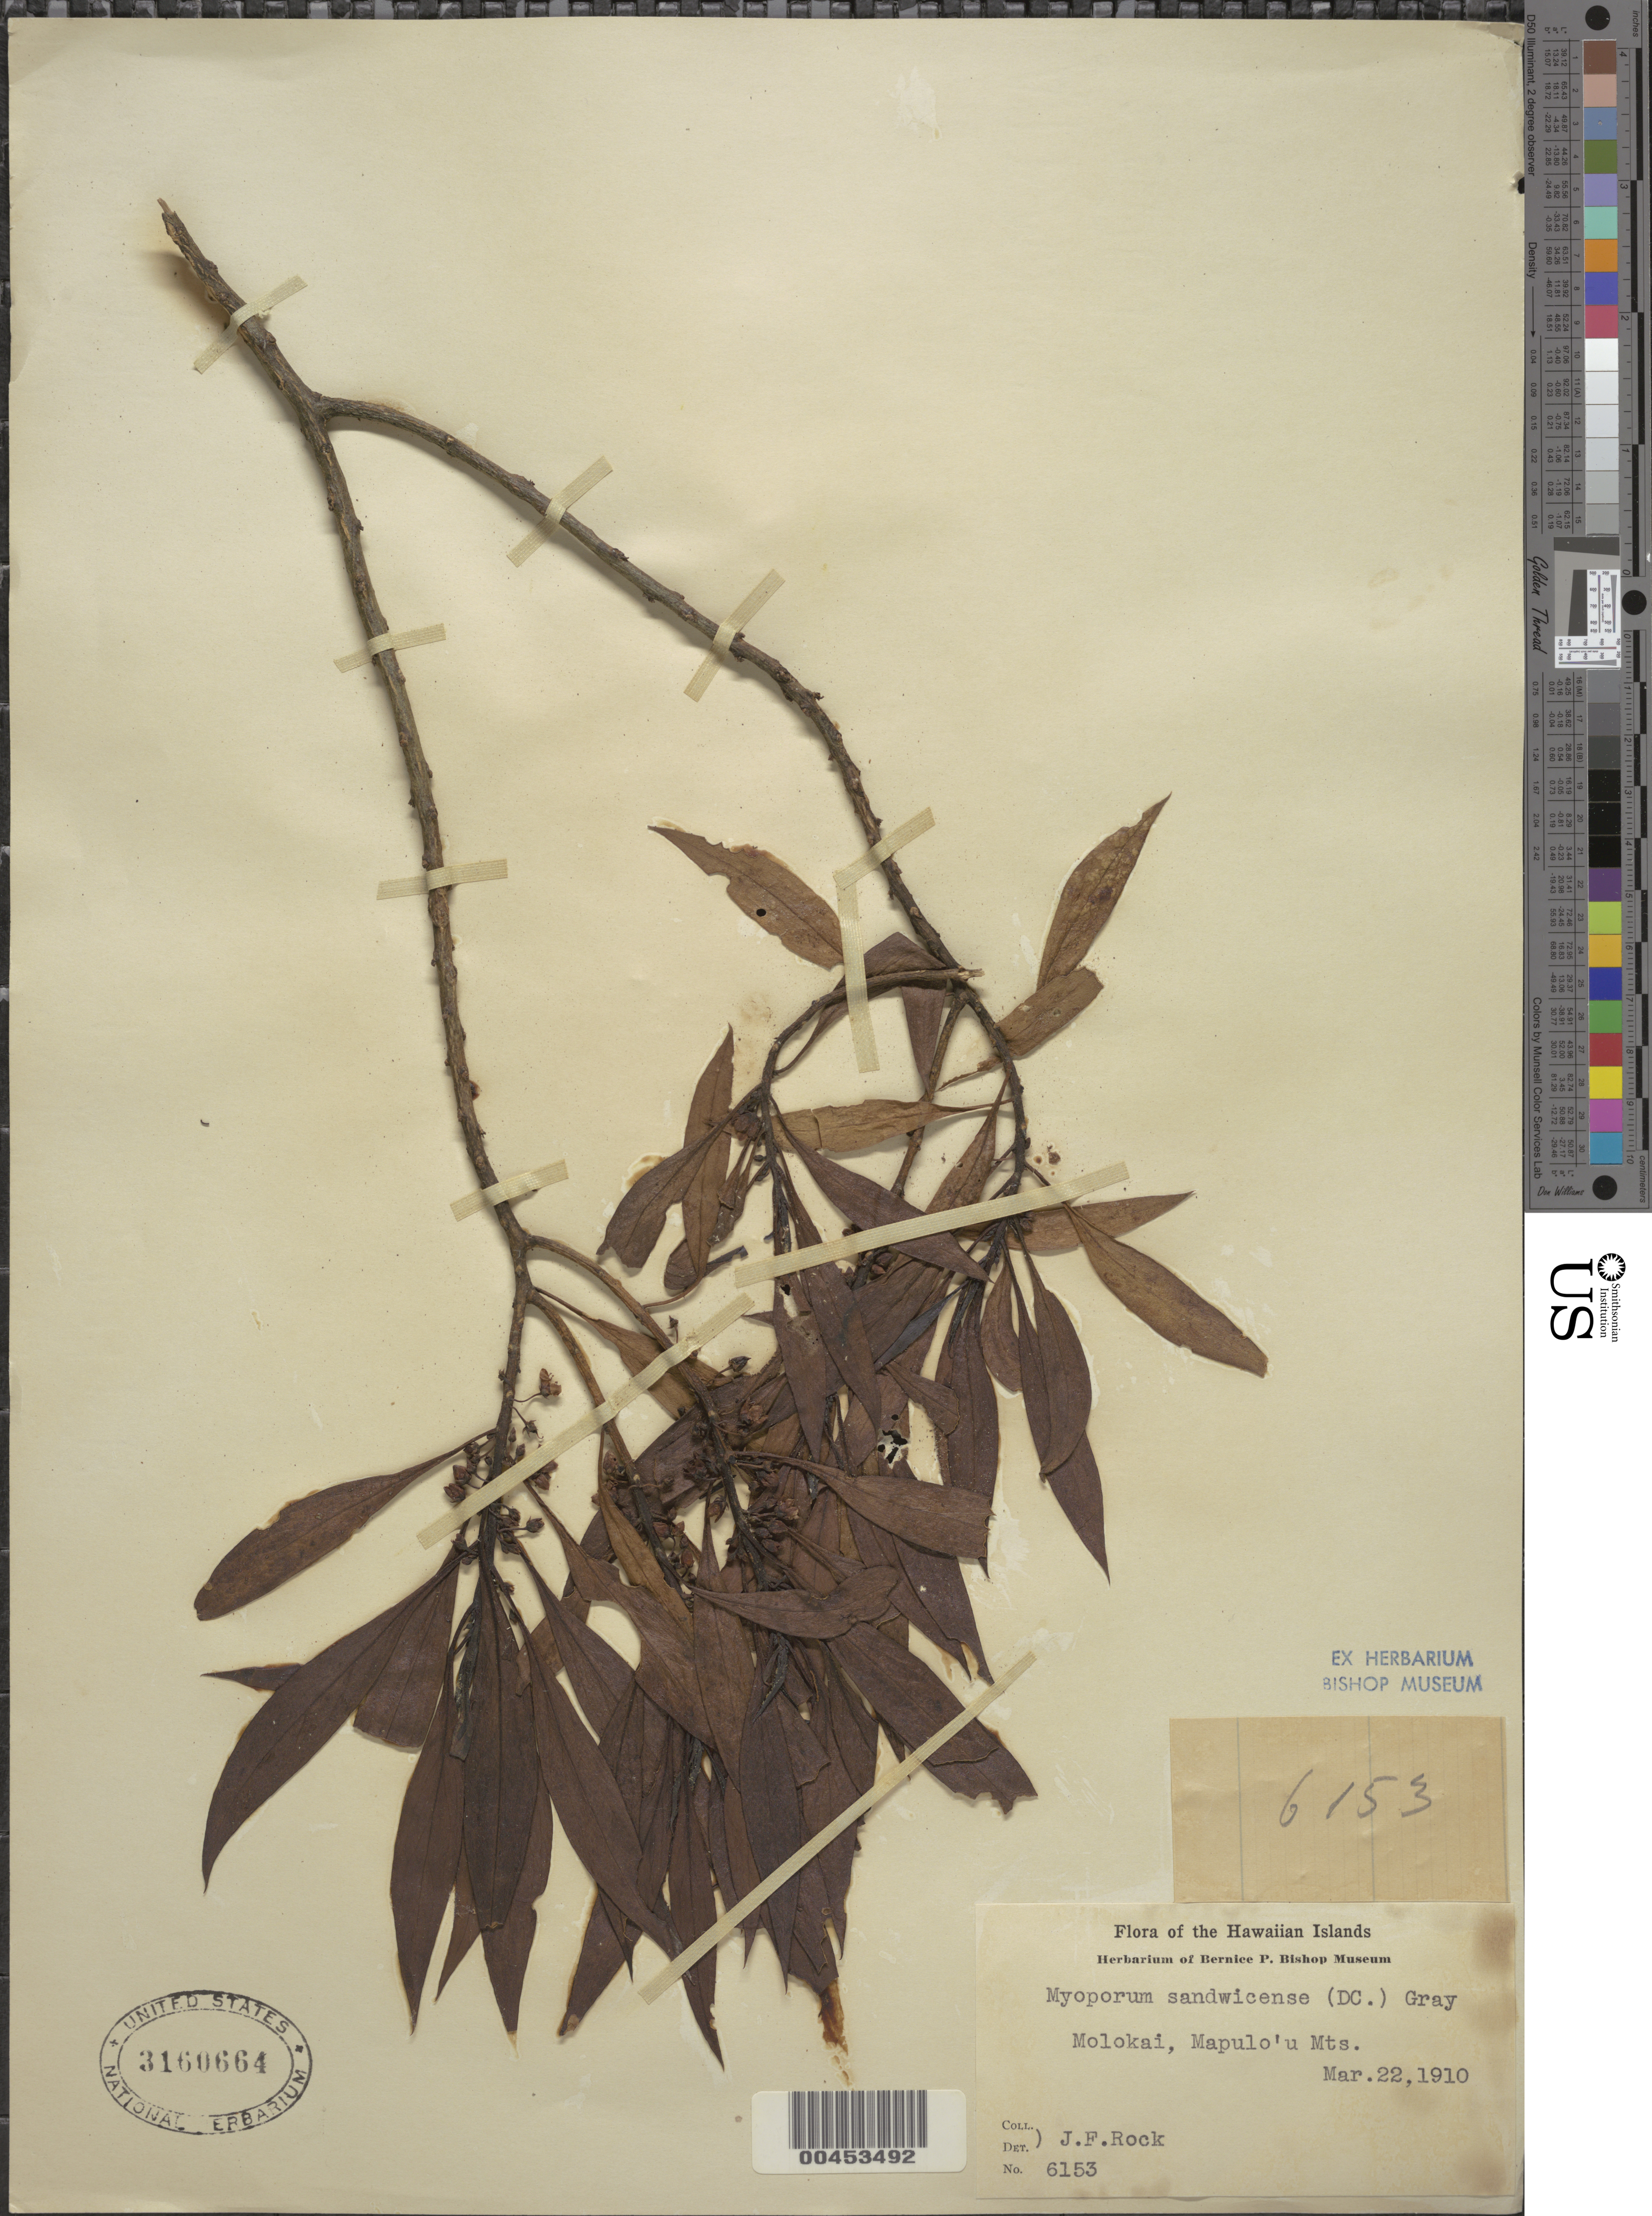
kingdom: Plantae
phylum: Tracheophyta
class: Magnoliopsida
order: Lamiales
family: Scrophulariaceae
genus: Myoporum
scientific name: Myoporum sandwicense subsp. sandwicense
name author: A. Gray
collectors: J. F. Rock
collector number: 6153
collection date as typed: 22 May 1910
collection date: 1910-05-22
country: United States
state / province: Hawaii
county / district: Maui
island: Moloka'i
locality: Mapulo'u Mts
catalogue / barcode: US 3160664